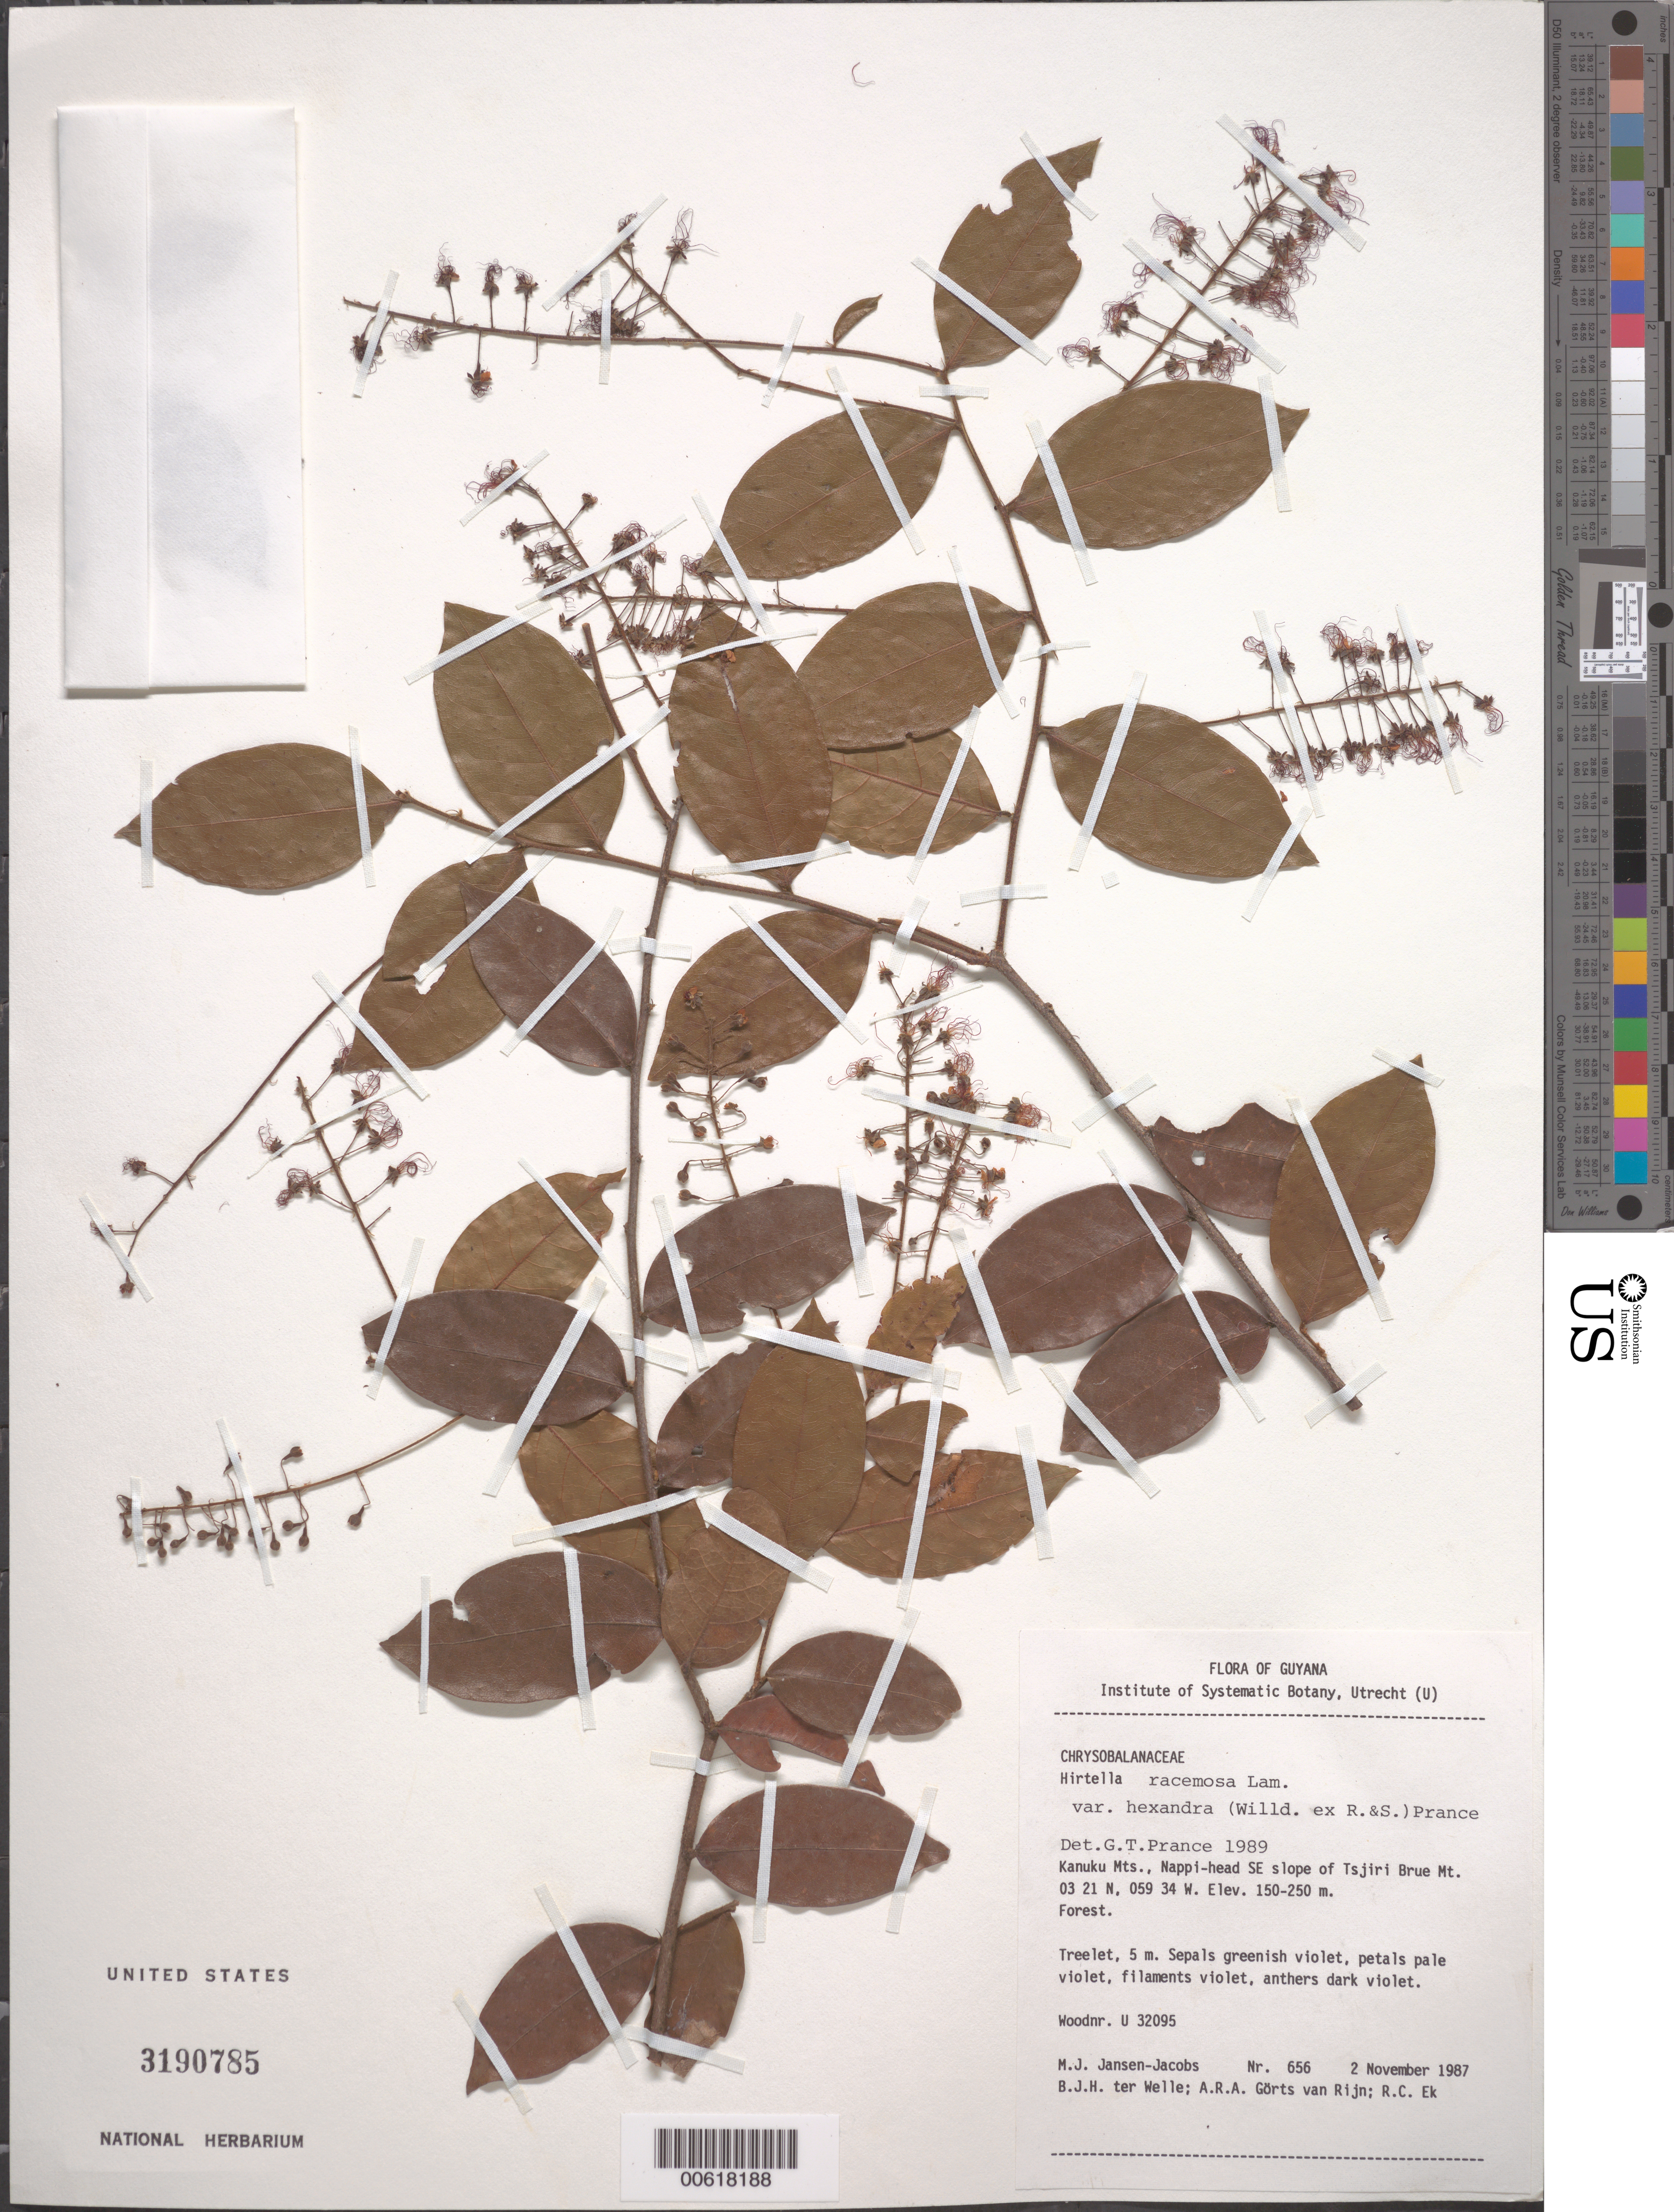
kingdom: Plantae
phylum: Tracheophyta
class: Magnoliopsida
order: Malpighiales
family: Chrysobalanaceae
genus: Hirtella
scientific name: Hirtella racemosa var. hexandra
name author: (Willd. ex Roem. & Schult.) Prance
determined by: Jansen-Jacobs, M. J., (U), Nationaal Herbarium Nederland, Utrecht University branch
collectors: M. J. Jansen-Jacobs, B. Welle, A. .R. A. Görts-van Rijn & R. C. Ek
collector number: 656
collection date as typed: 2-Nov-87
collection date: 1987-11-02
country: Guyana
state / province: U. Takutu-U. Essequibo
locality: Kanuku Mts., Nappi-head, SE slope of Tsjiri Brue Mt., camp 1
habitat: Forest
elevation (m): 150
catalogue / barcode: US 3190785